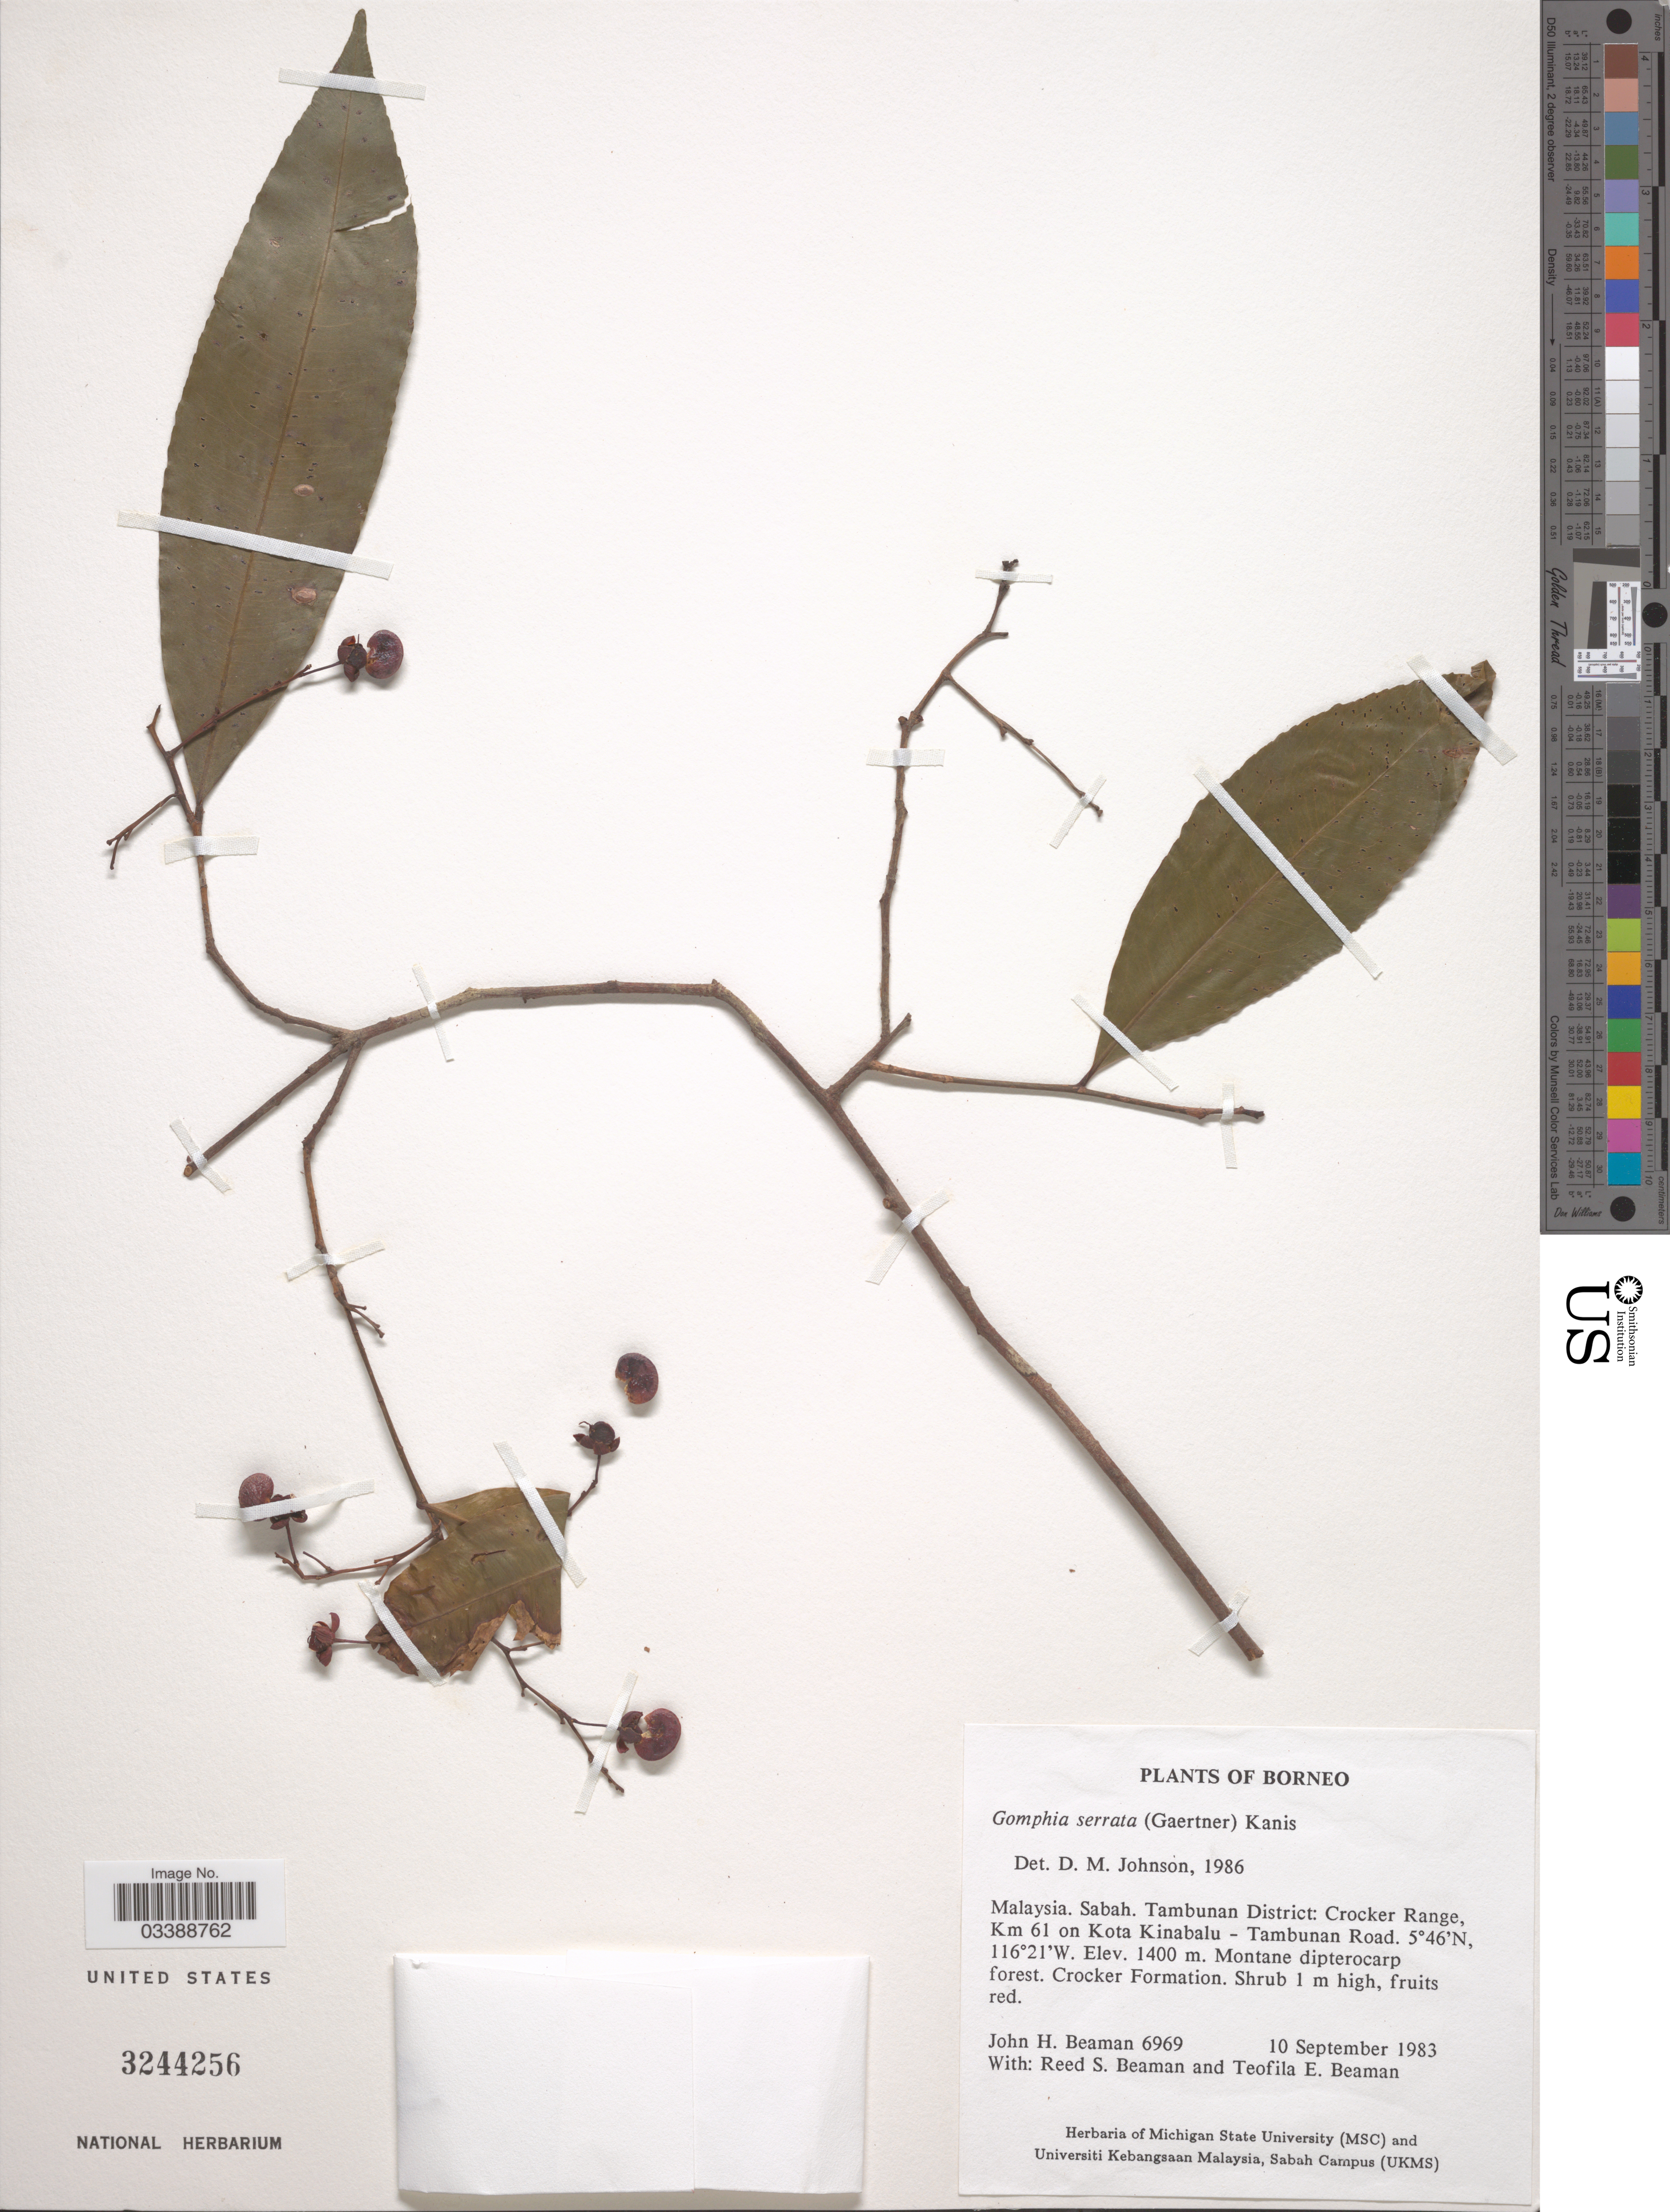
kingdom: Plantae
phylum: Tracheophyta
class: Magnoliopsida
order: Malpighiales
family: Ochnaceae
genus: Campylospermum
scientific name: Campylospermum serratum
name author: (Gaertn.) Bittrich & M.C.E. Amaral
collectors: J. H. Beaman, R. S. Beaman & T. E. Beaman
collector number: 6969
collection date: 1983-09-10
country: Malaysia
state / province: Sabah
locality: Borneo. Tambunan District: Crocker Range, Km 61 on Kota Kinabalu - Tambunan Road.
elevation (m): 1400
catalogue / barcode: US 3244256